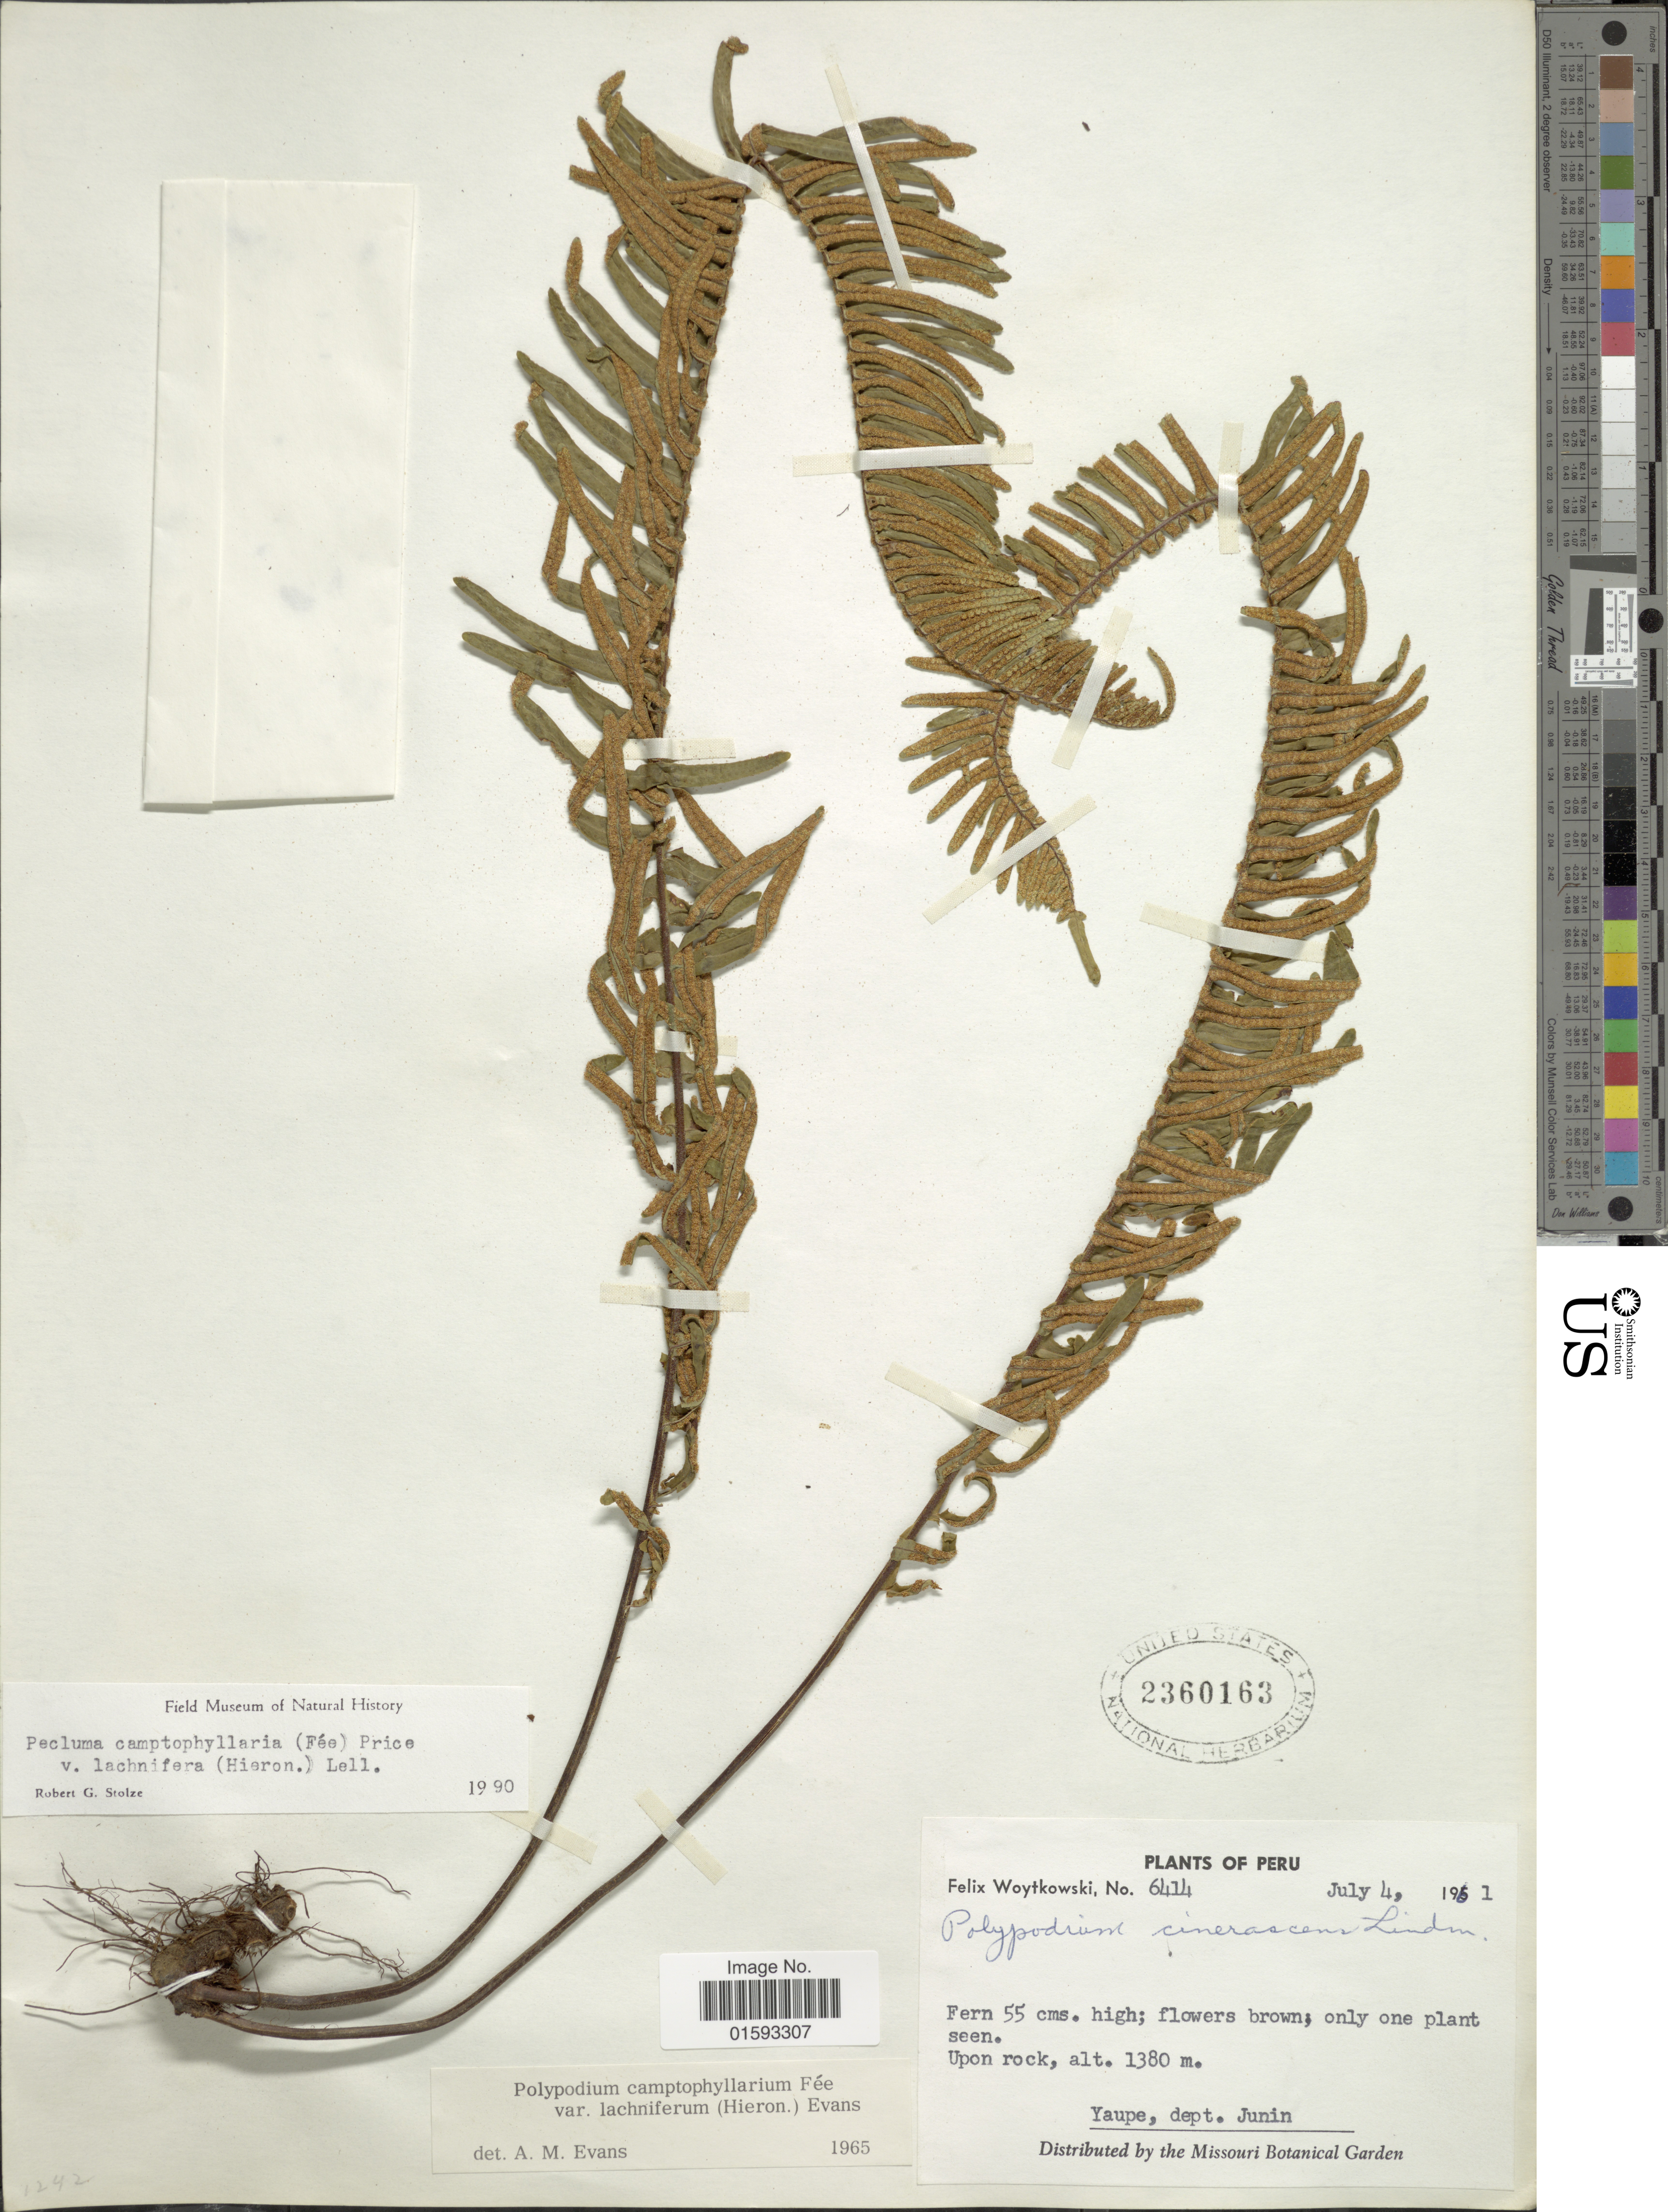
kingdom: Plantae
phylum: Tracheophyta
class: Polypodiopsida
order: Polypodiales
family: Polypodiaceae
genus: Pecluma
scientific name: Pecluma camptophyllaria var. lachnifera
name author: (Hieron.) Lellinger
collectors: F. Woytkowski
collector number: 6414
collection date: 1961-07-04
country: Peru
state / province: Junín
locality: Yaupe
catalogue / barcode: US 2360163